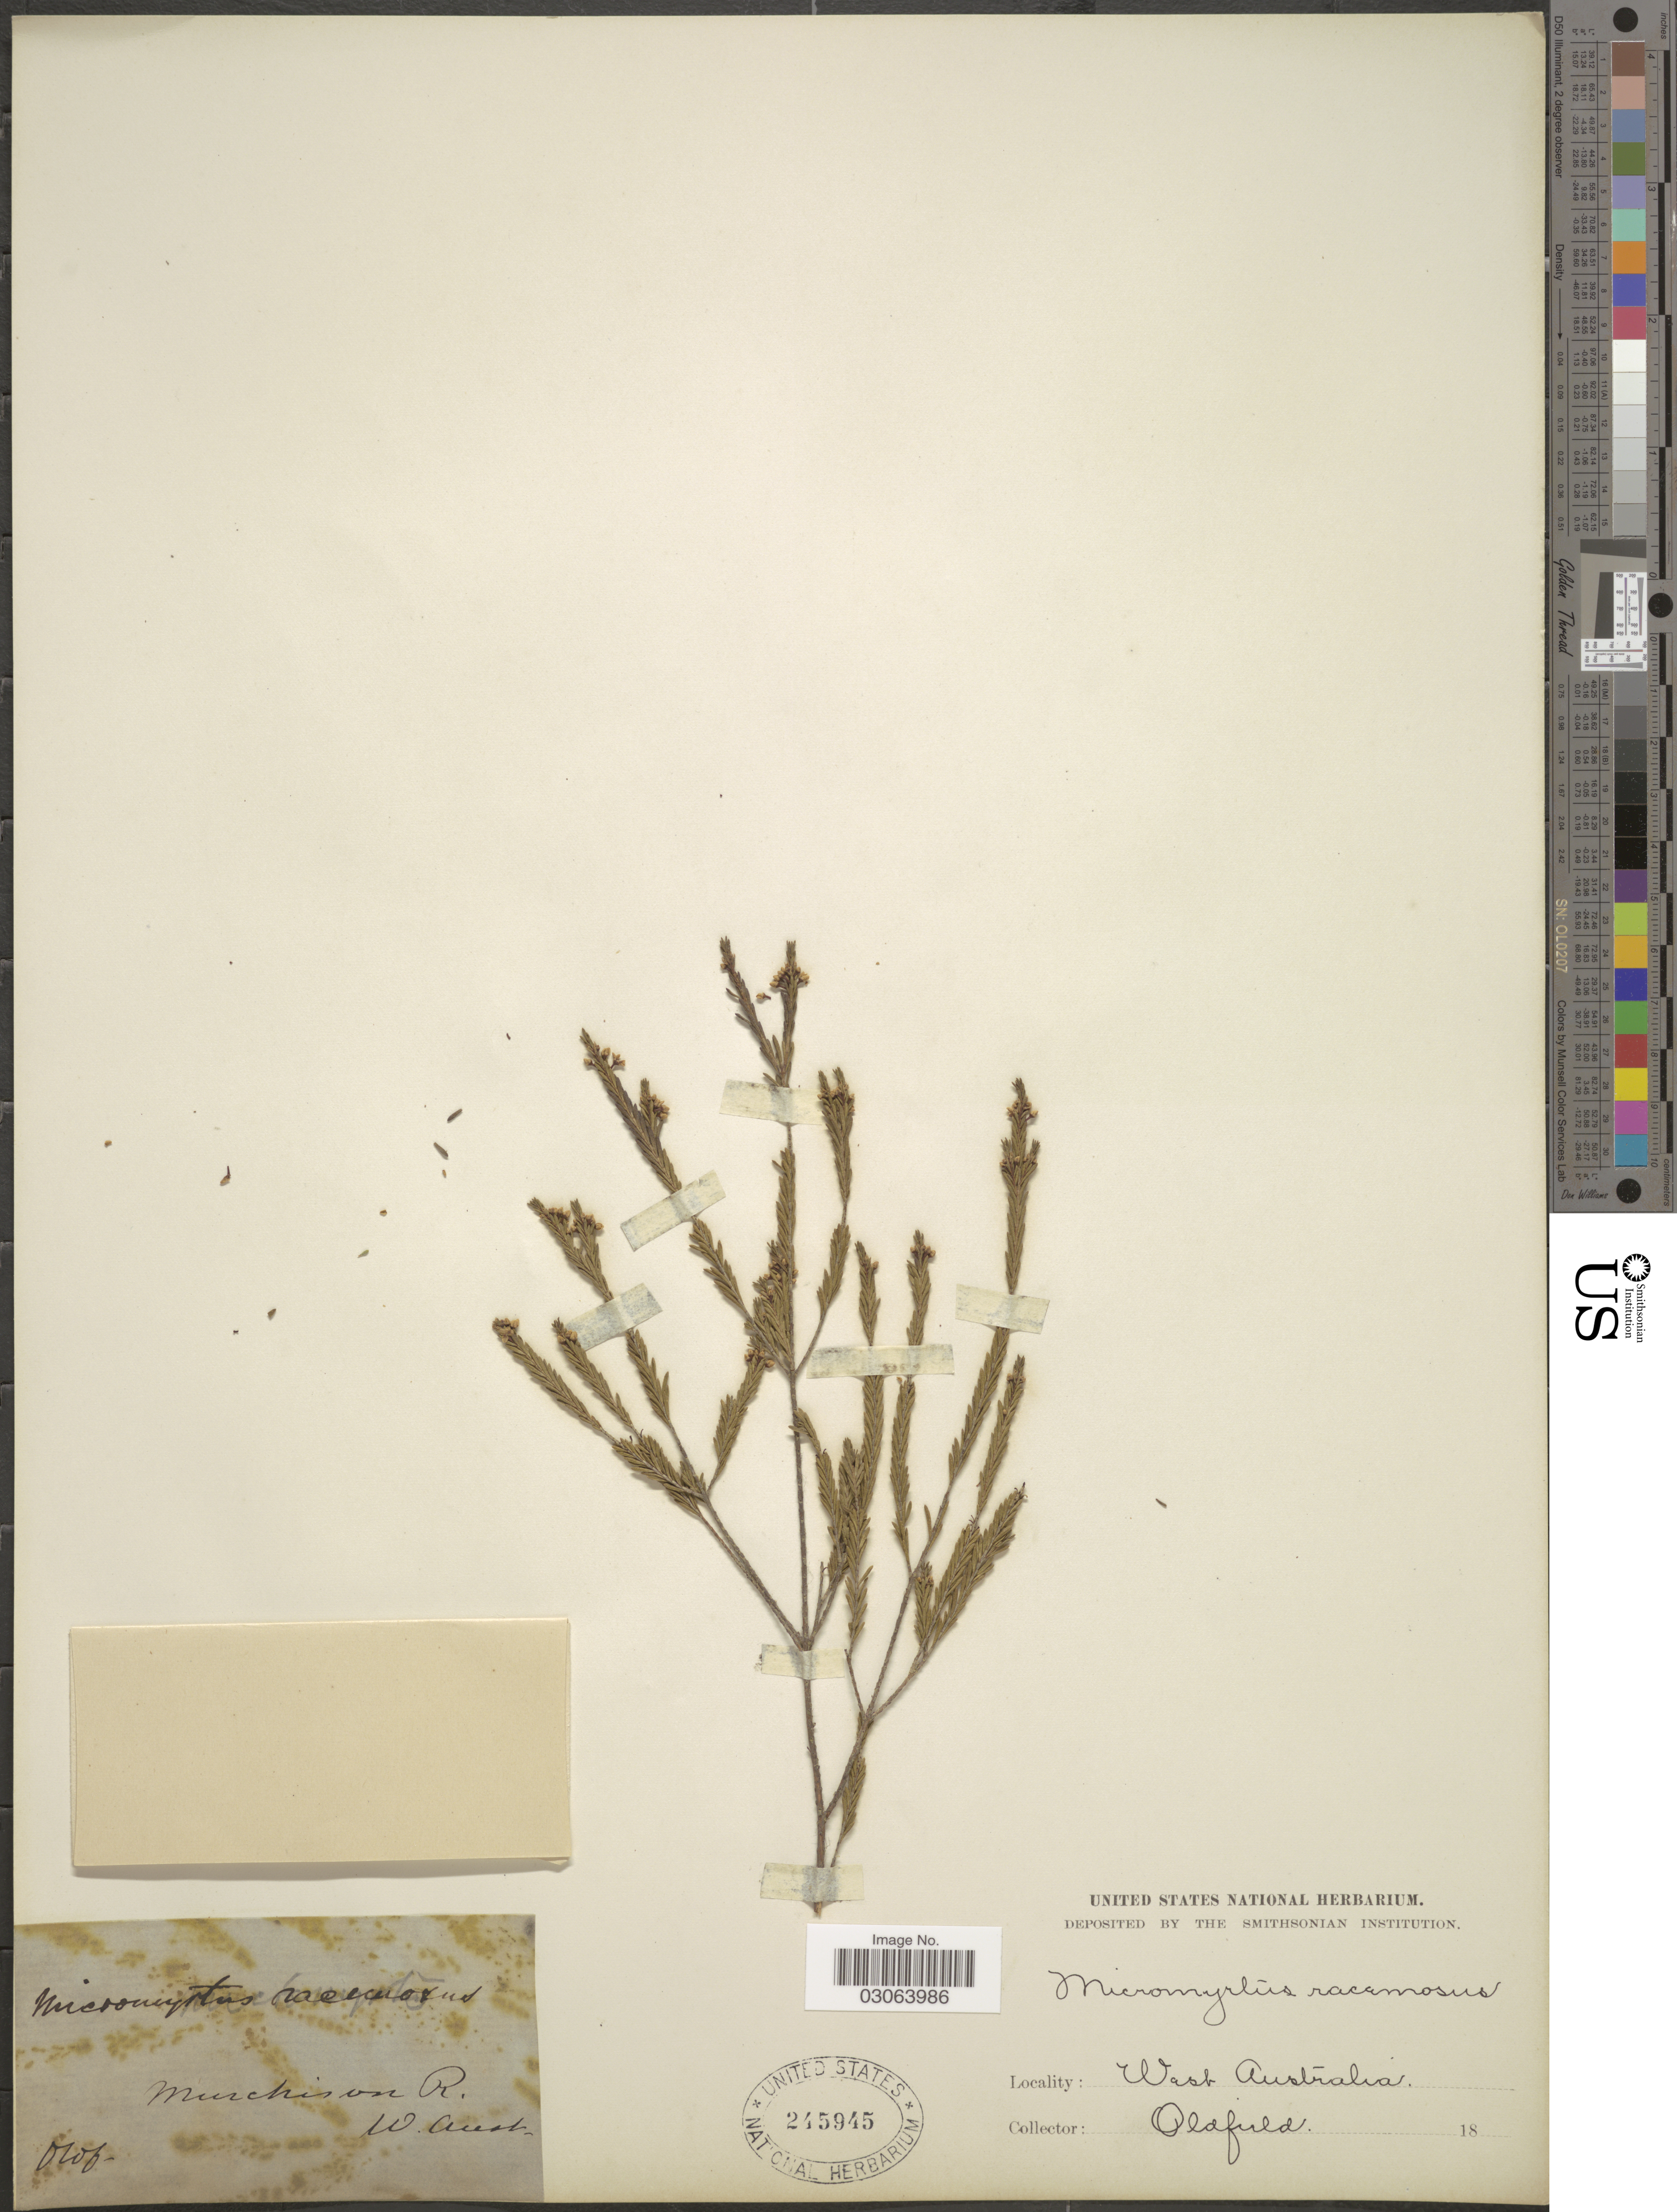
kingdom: Plantae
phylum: Tracheophyta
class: Magnoliopsida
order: Myrtales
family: Myrtaceae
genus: Micromyrtus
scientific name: Micromyrtus racemosa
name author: Benth.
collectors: Oldfield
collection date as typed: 18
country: Australia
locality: Murchison R. West Australia.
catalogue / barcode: US 245945